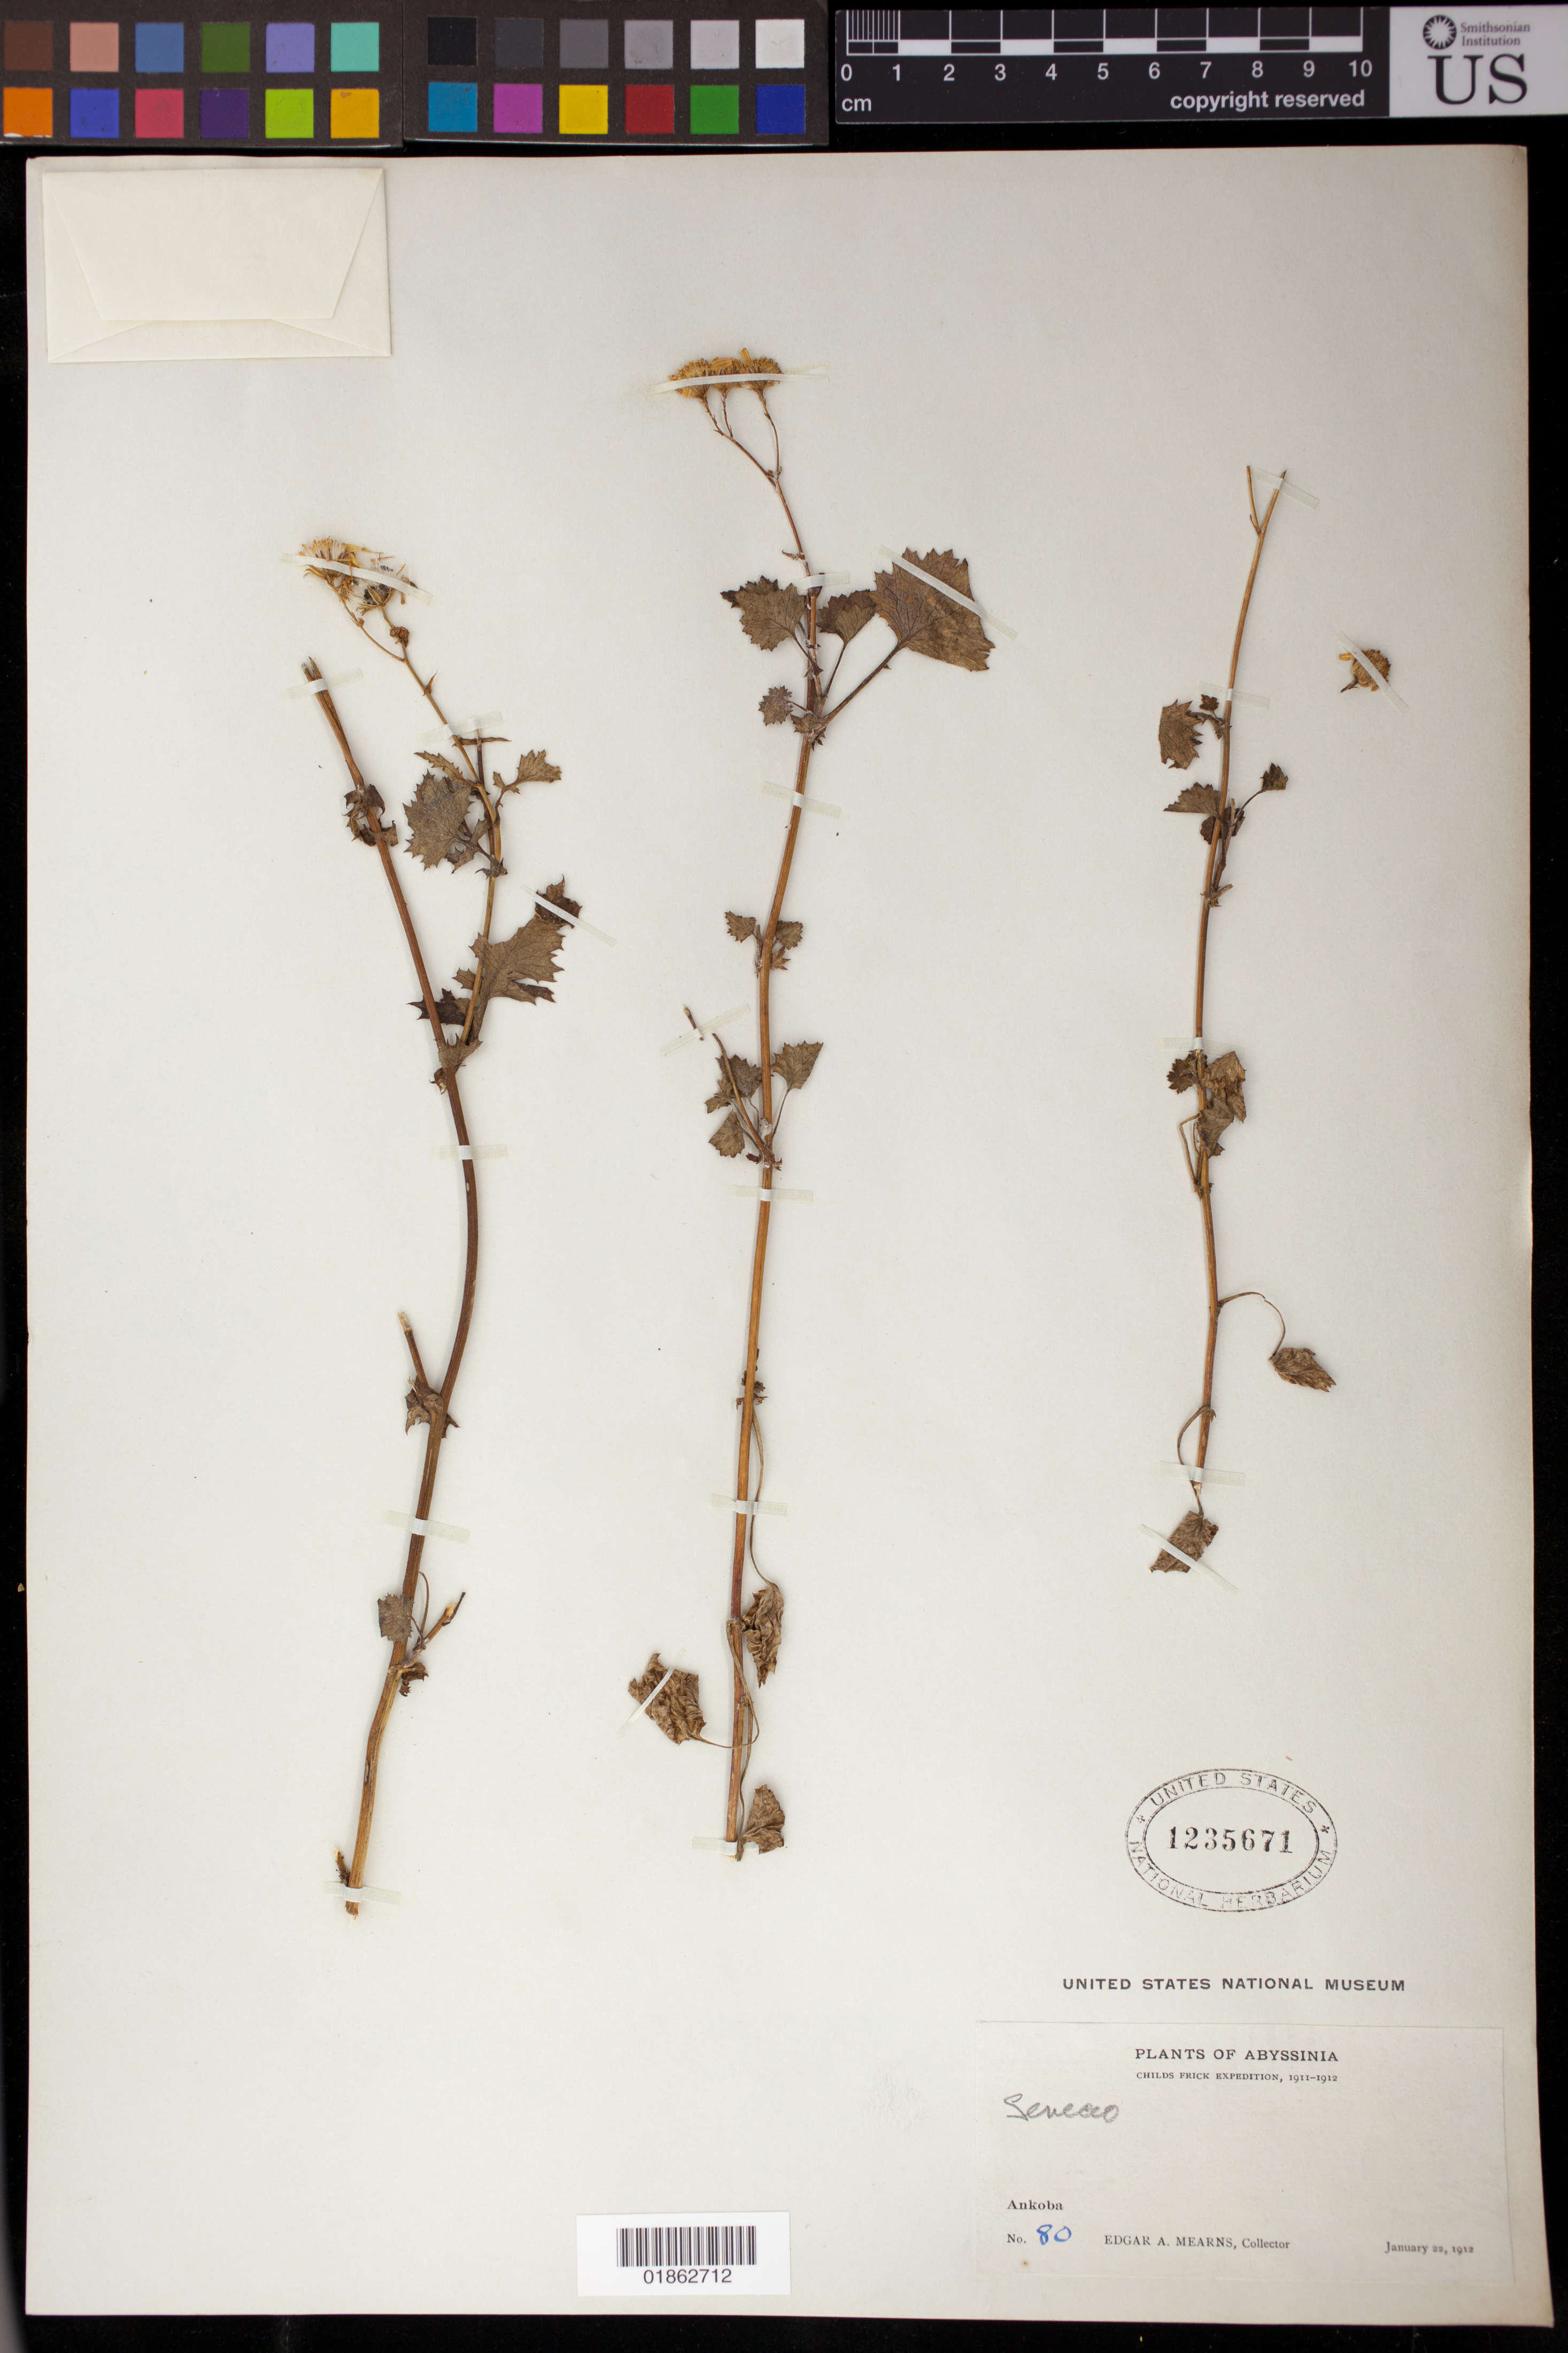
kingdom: Plantae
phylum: Tracheophyta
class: Magnoliopsida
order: Asterales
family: Asteraceae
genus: Senecio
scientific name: Senecio sp.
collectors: E. A. Mearns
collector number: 80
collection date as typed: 22 Jan 1912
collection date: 1912-01-22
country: Ethiopia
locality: Ankoba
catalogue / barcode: US 1235671